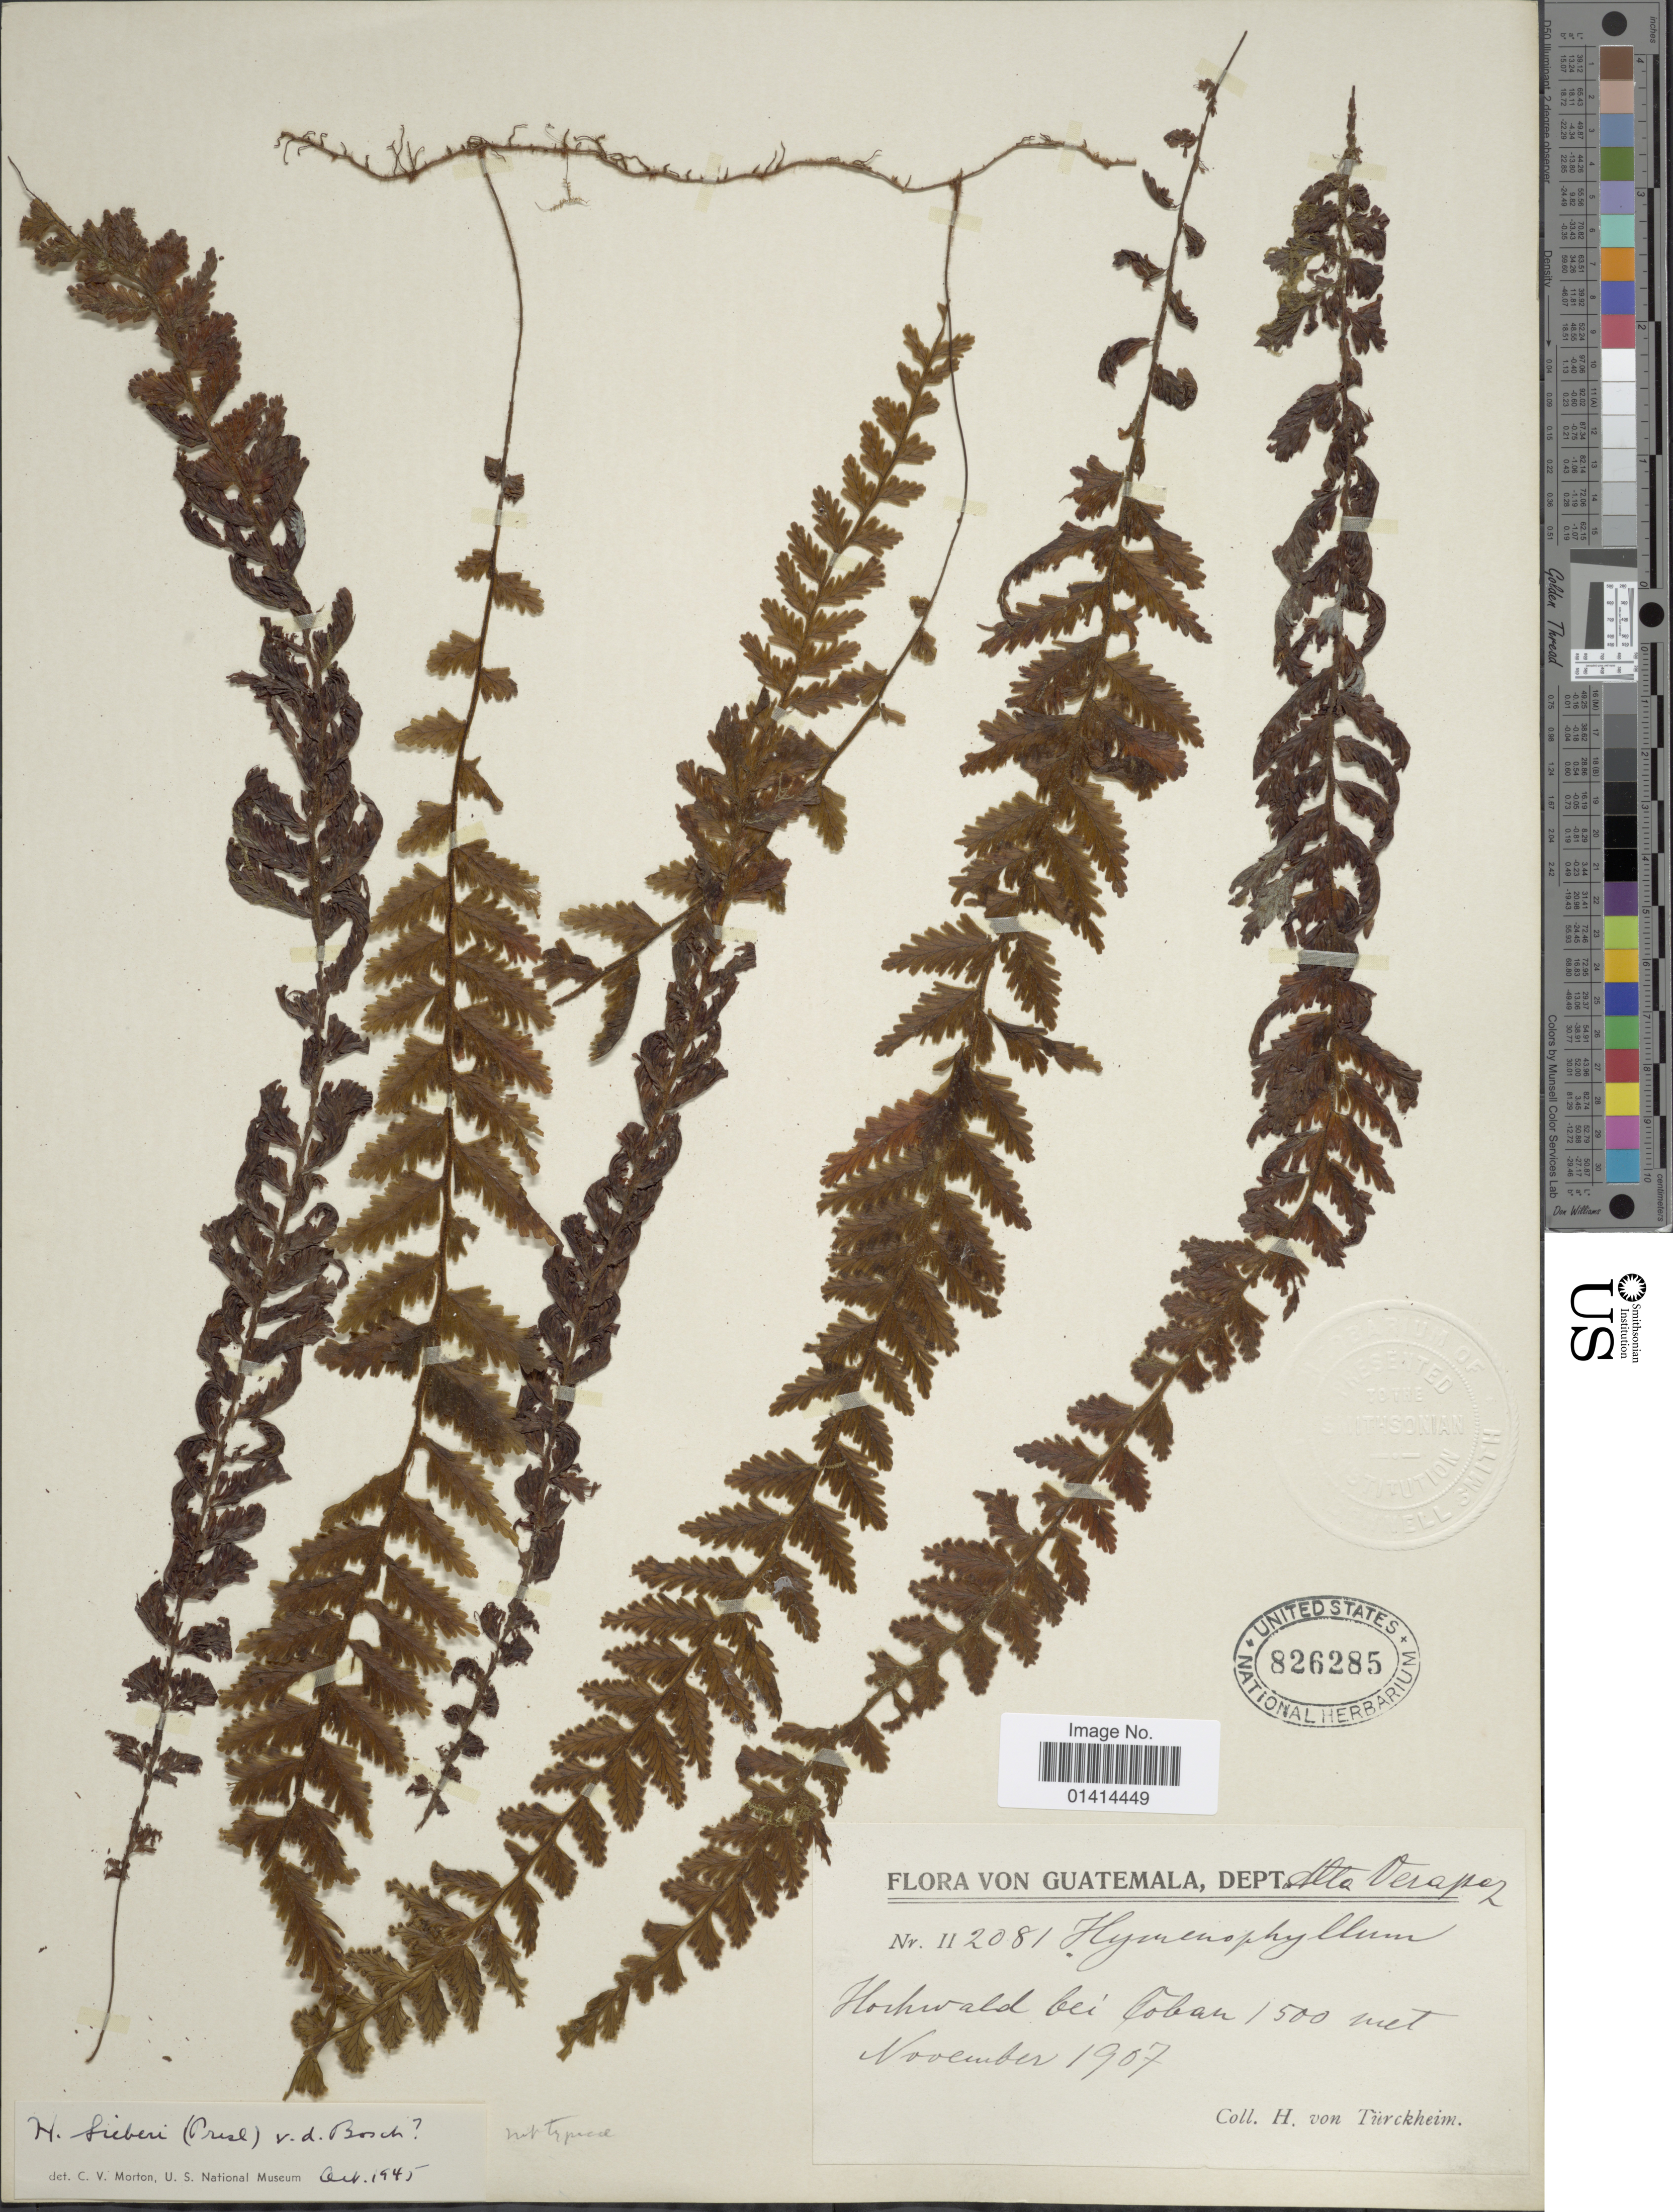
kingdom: Plantae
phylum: Tracheophyta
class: Polypodiopsida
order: Hymenophyllales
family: Hymenophyllaceae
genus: Hymenophyllum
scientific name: Hymenophyllum sieberi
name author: (C. Presl) Bosch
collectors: H. von Türckheim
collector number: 2081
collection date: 1907-11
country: Guatemala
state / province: Alta Verapaz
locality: Hochwald bei Cobán [high forest at Cobán]. Dept. Alta Verapaz.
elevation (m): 1500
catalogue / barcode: US 826285